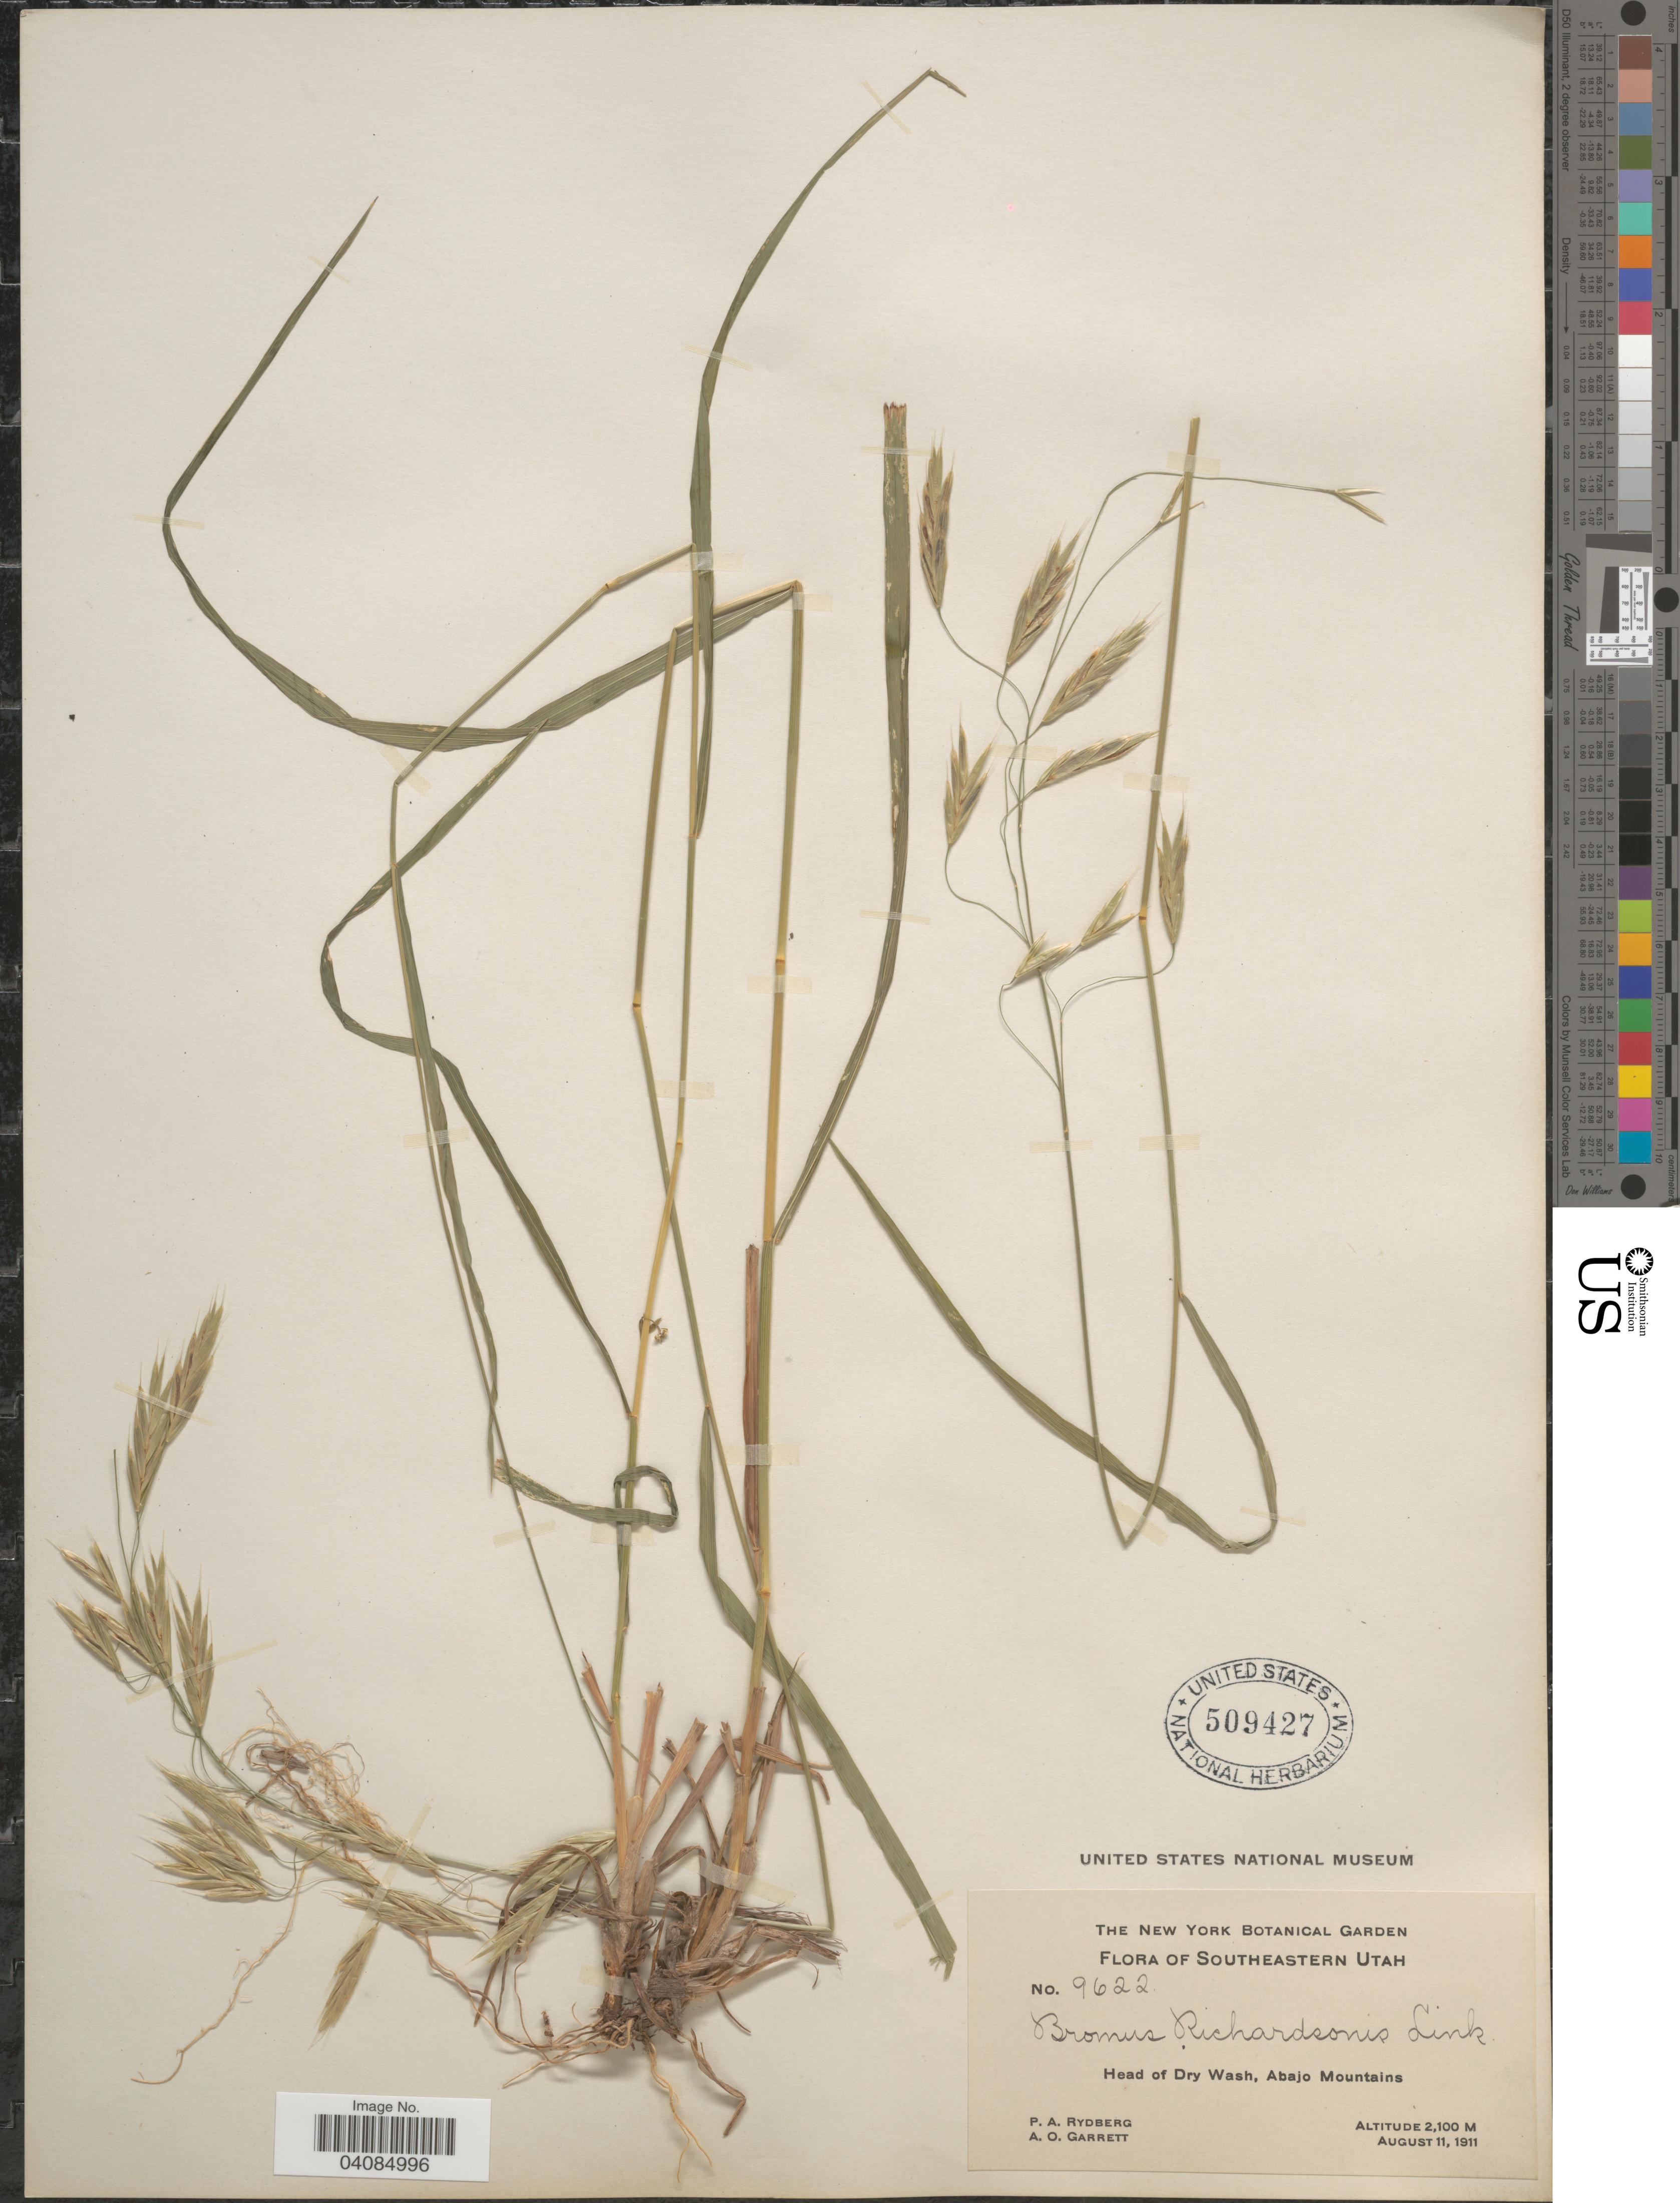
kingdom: Plantae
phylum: Tracheophyta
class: Liliopsida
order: Poales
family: Poaceae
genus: Bromus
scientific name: Bromus racemosus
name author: L.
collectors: P. A. Rydberg & A. O. Garrett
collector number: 9622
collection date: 1911-08-11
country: United States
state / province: Utah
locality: Southeastern Utah. Head of Dry Wash, Abajo Mountains.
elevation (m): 2100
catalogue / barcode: US 509427